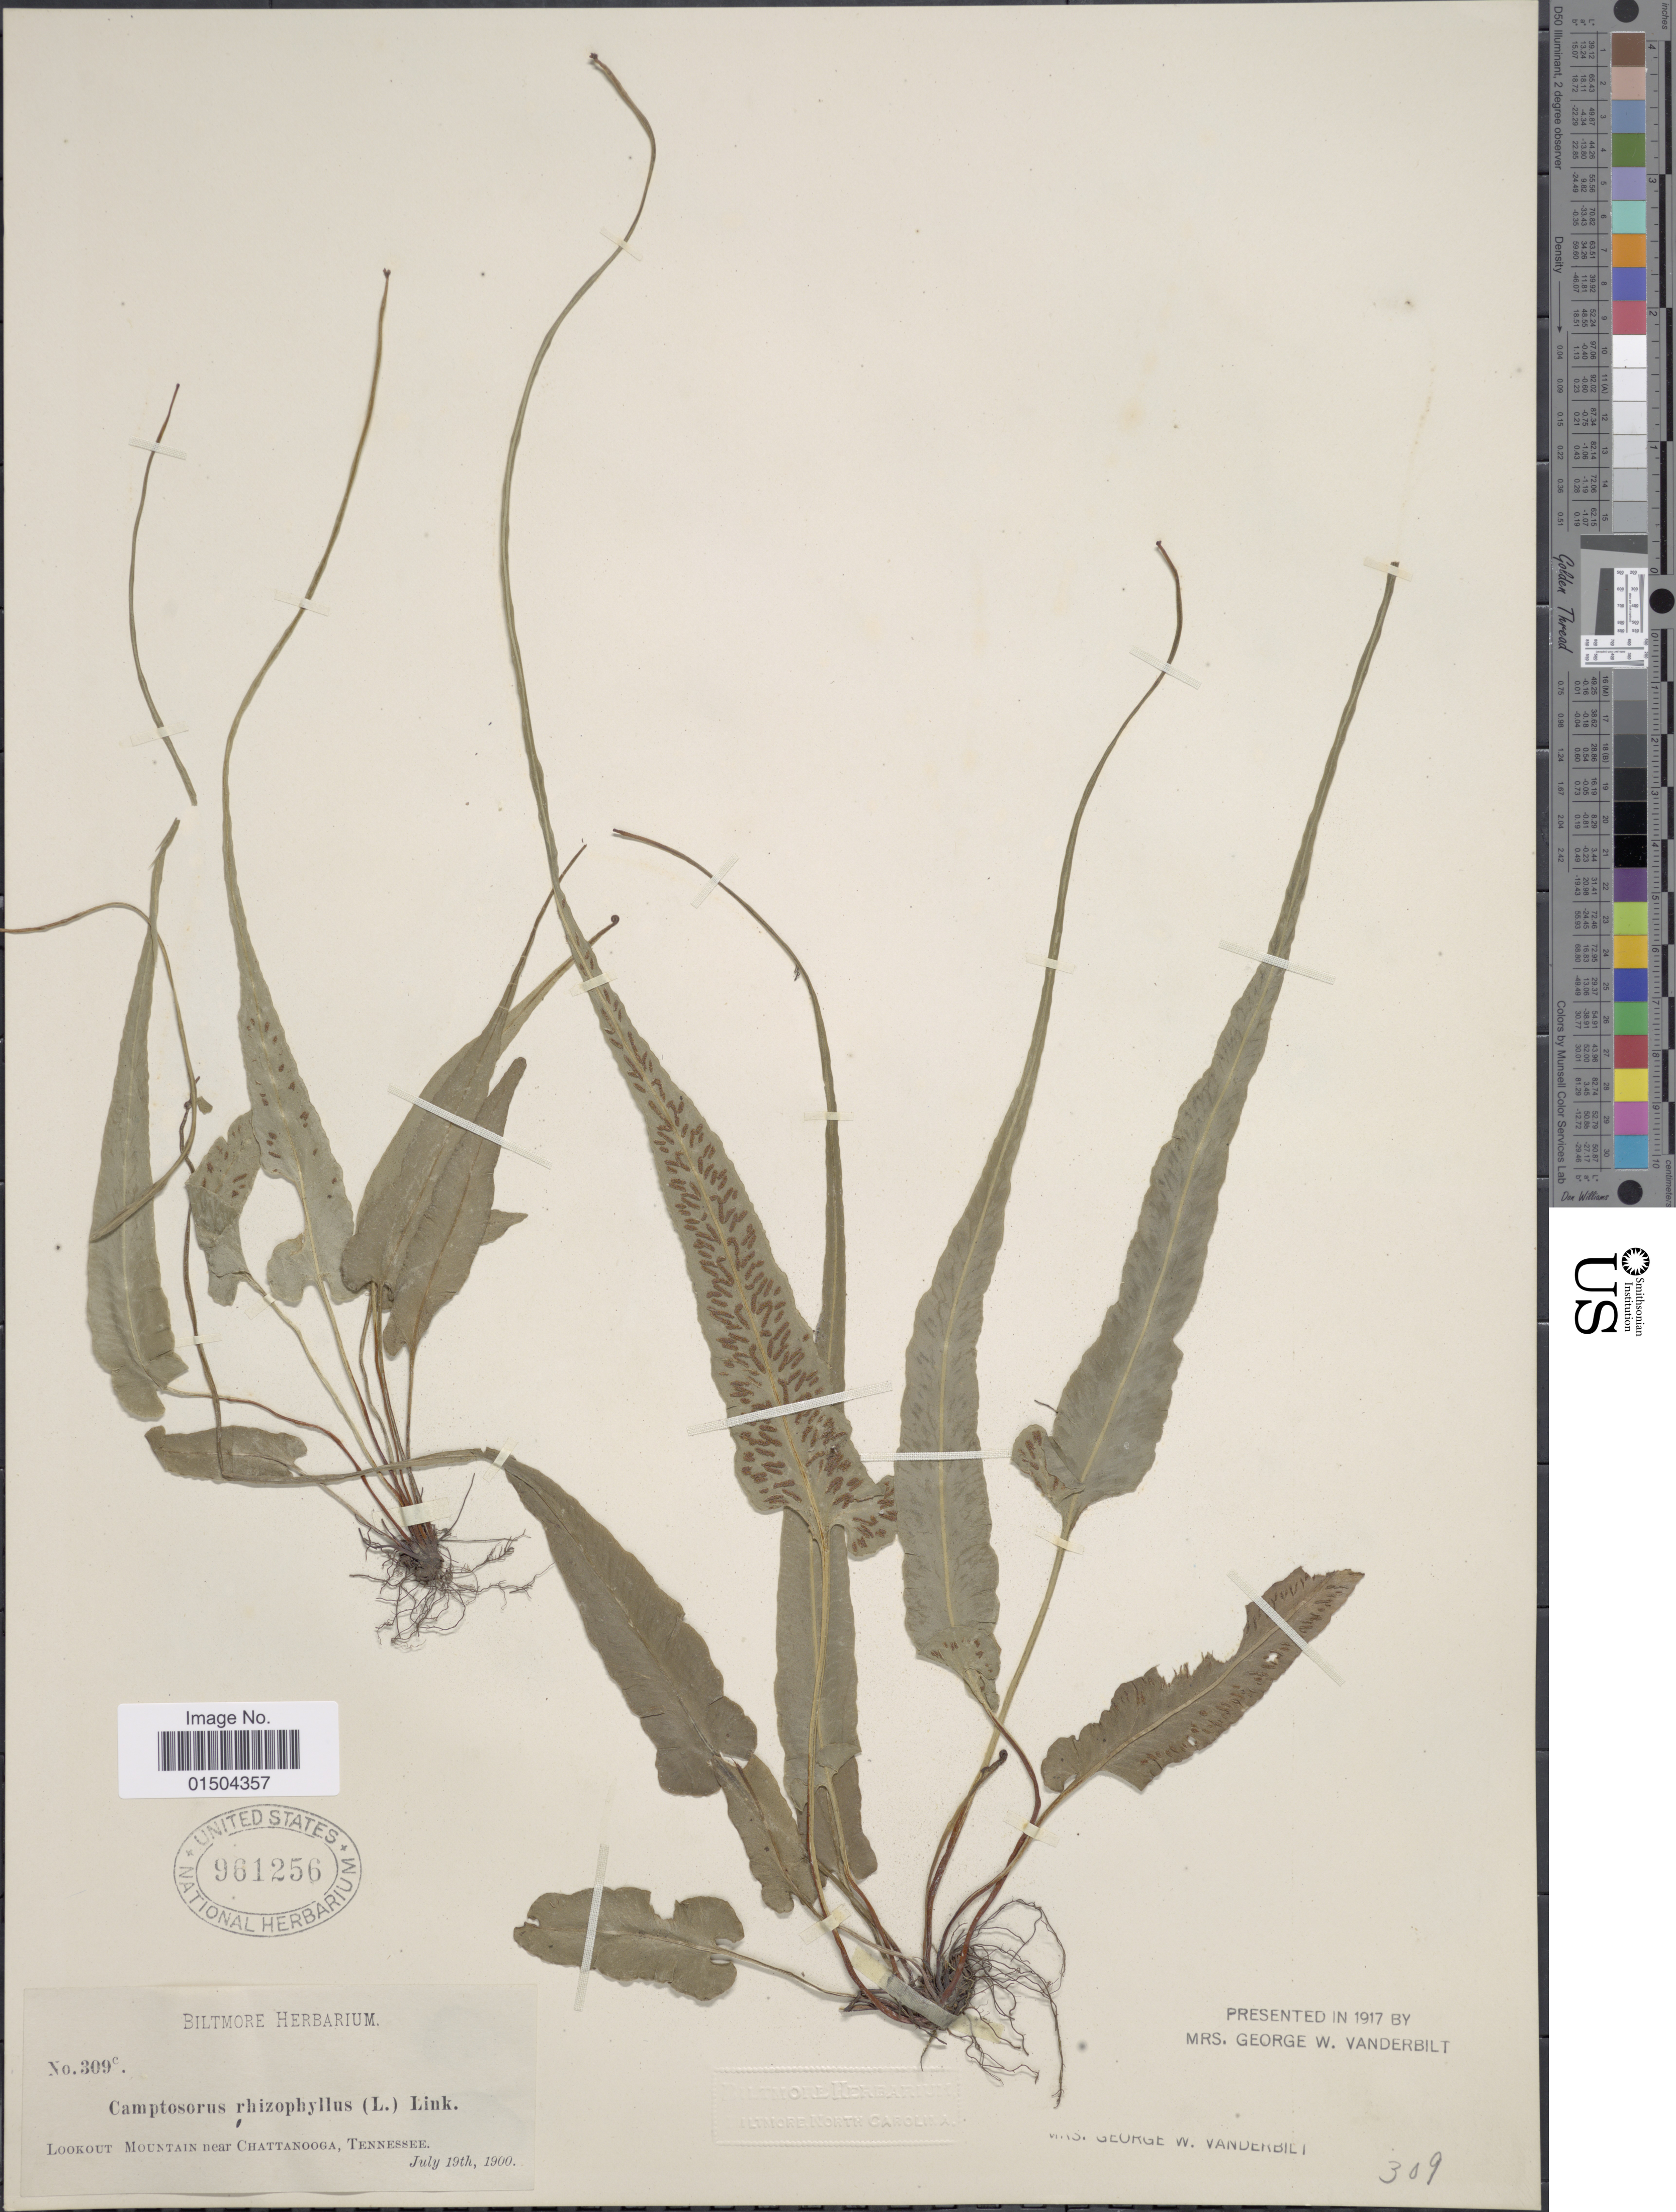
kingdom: Plantae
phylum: Tracheophyta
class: Polypodiopsida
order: Polypodiales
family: Aspleniaceae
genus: Asplenium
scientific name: Asplenium rhizophyllum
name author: L.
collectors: ex herb. Biltmore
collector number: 309c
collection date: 1900-07-19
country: United States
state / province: Tennessee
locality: Lookout Mountain near Chattanooga.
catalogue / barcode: US 961256